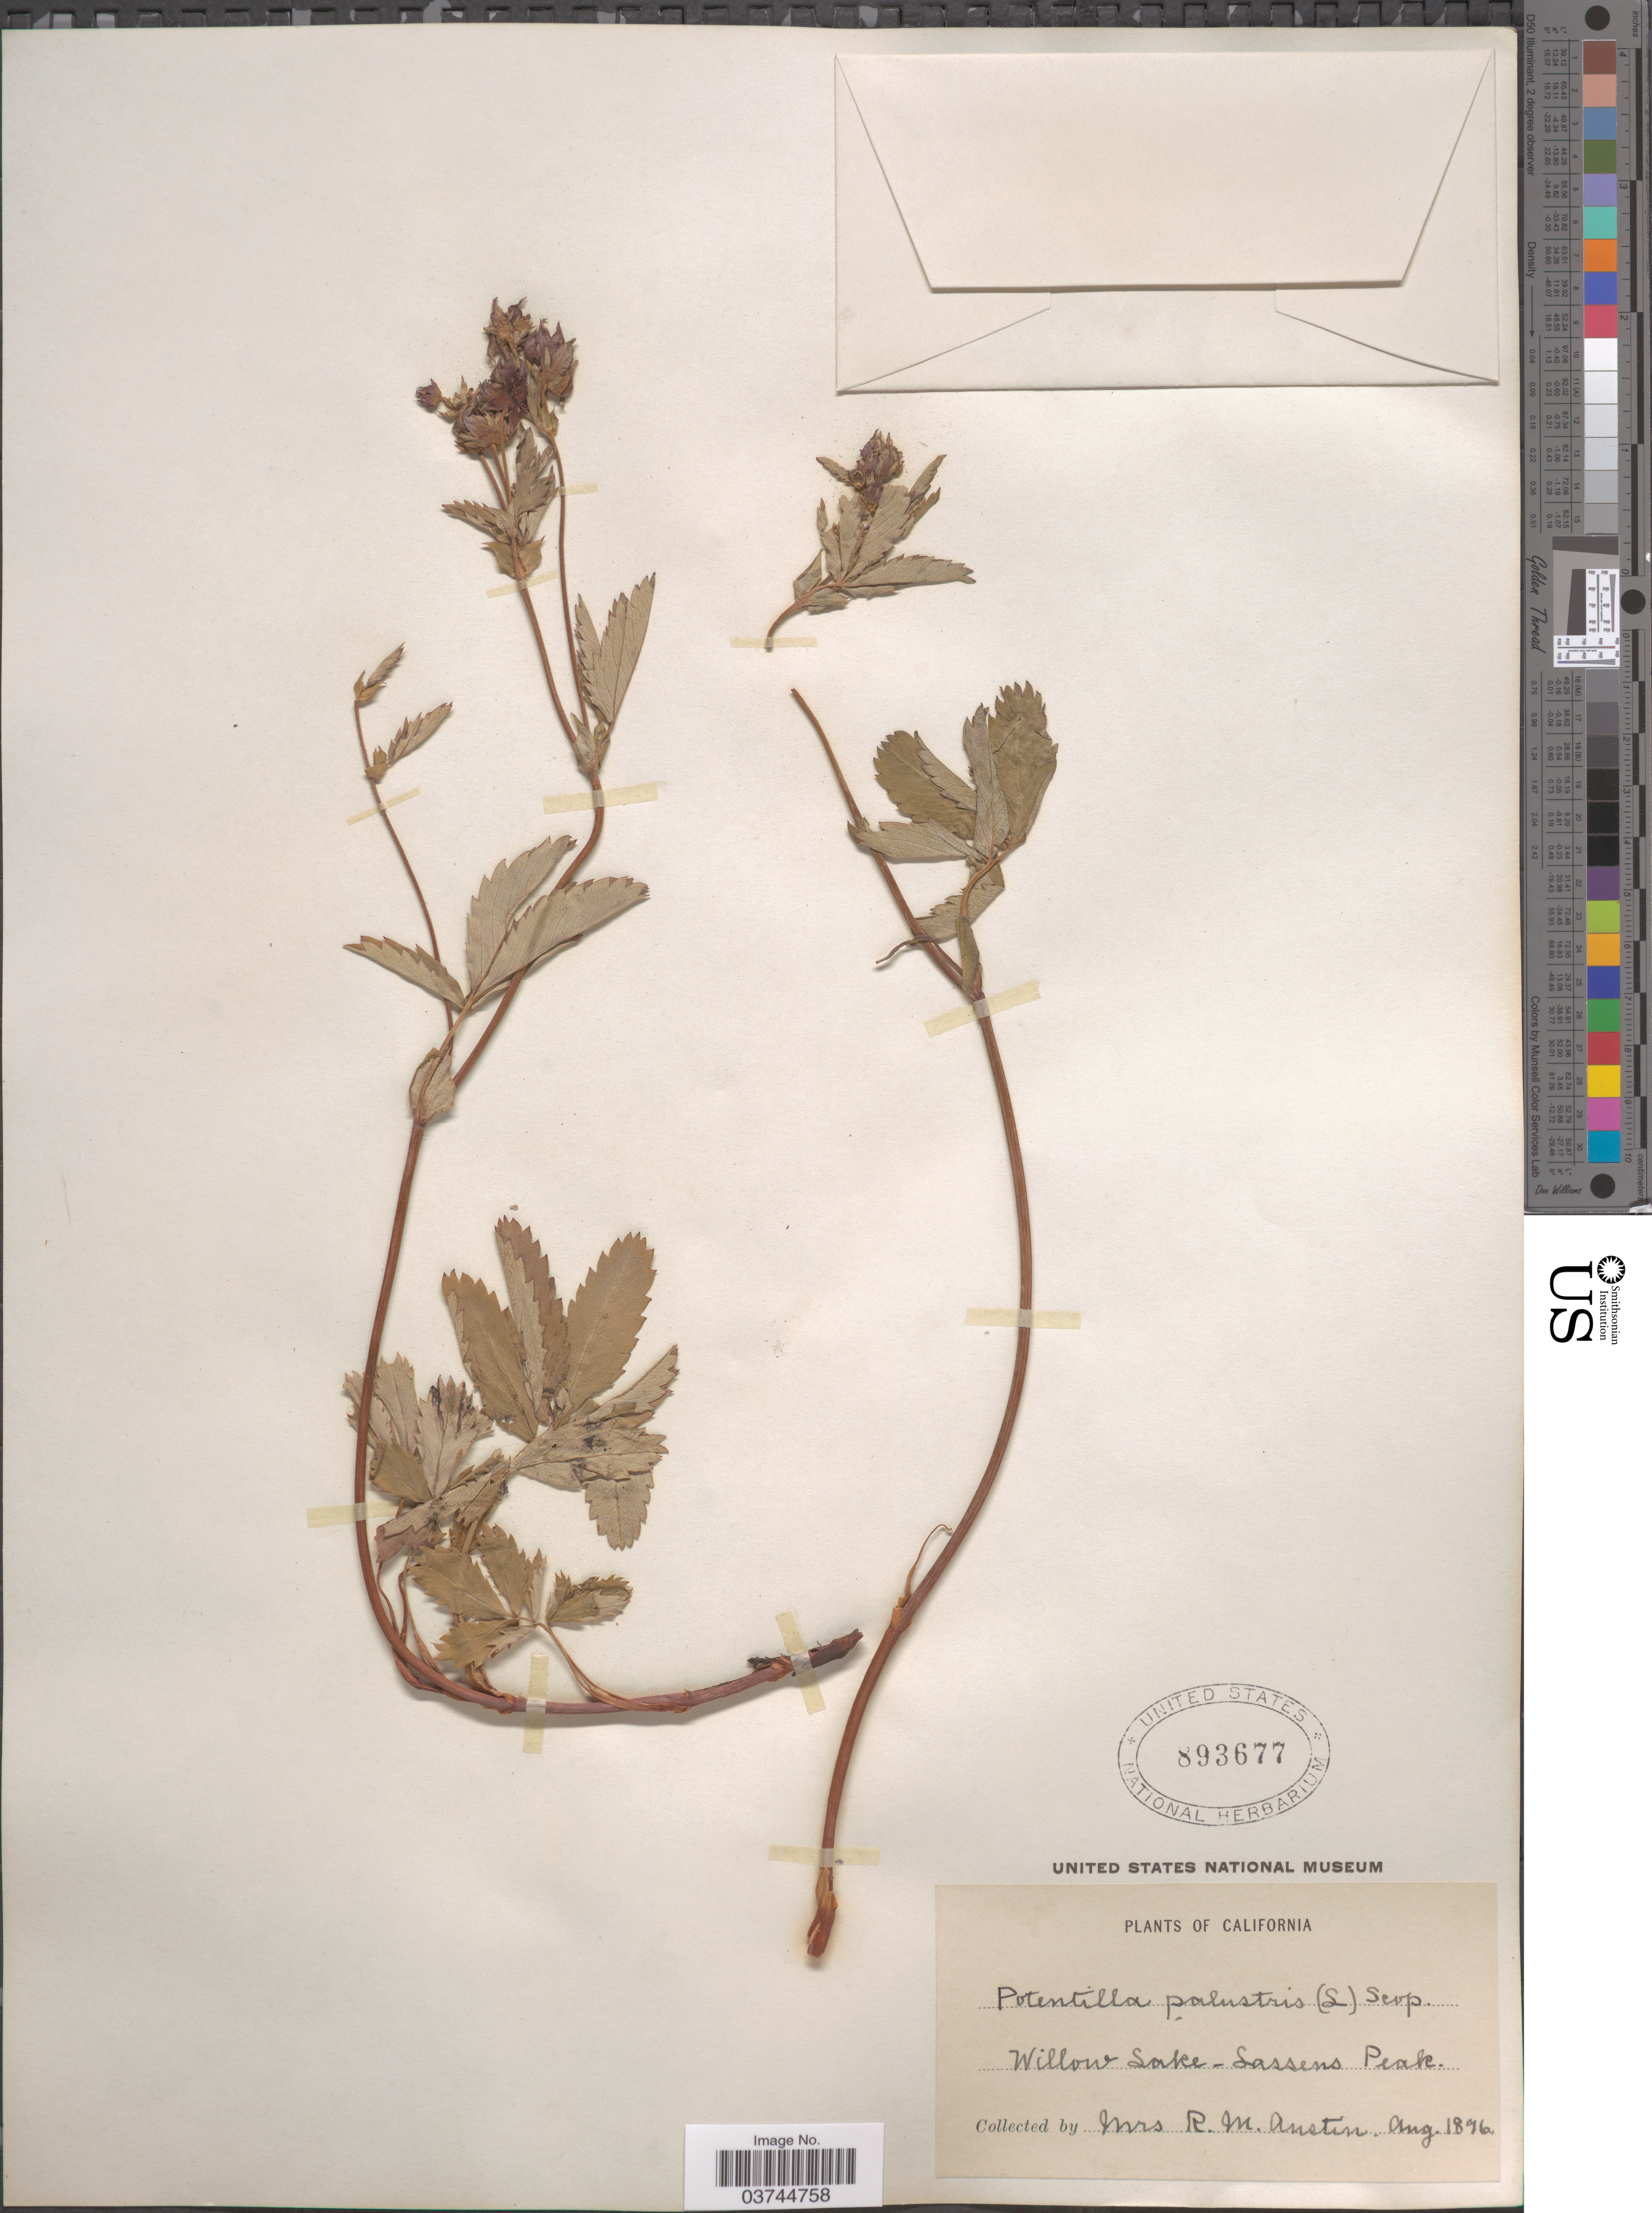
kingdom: Plantae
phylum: Tracheophyta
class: Magnoliopsida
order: Rosales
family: Rosaceae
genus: Comarum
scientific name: Comarum palustre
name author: L.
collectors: R. Austin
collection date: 1896-08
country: United States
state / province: California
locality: Willow Lake, Sassens Peak.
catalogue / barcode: US 893677